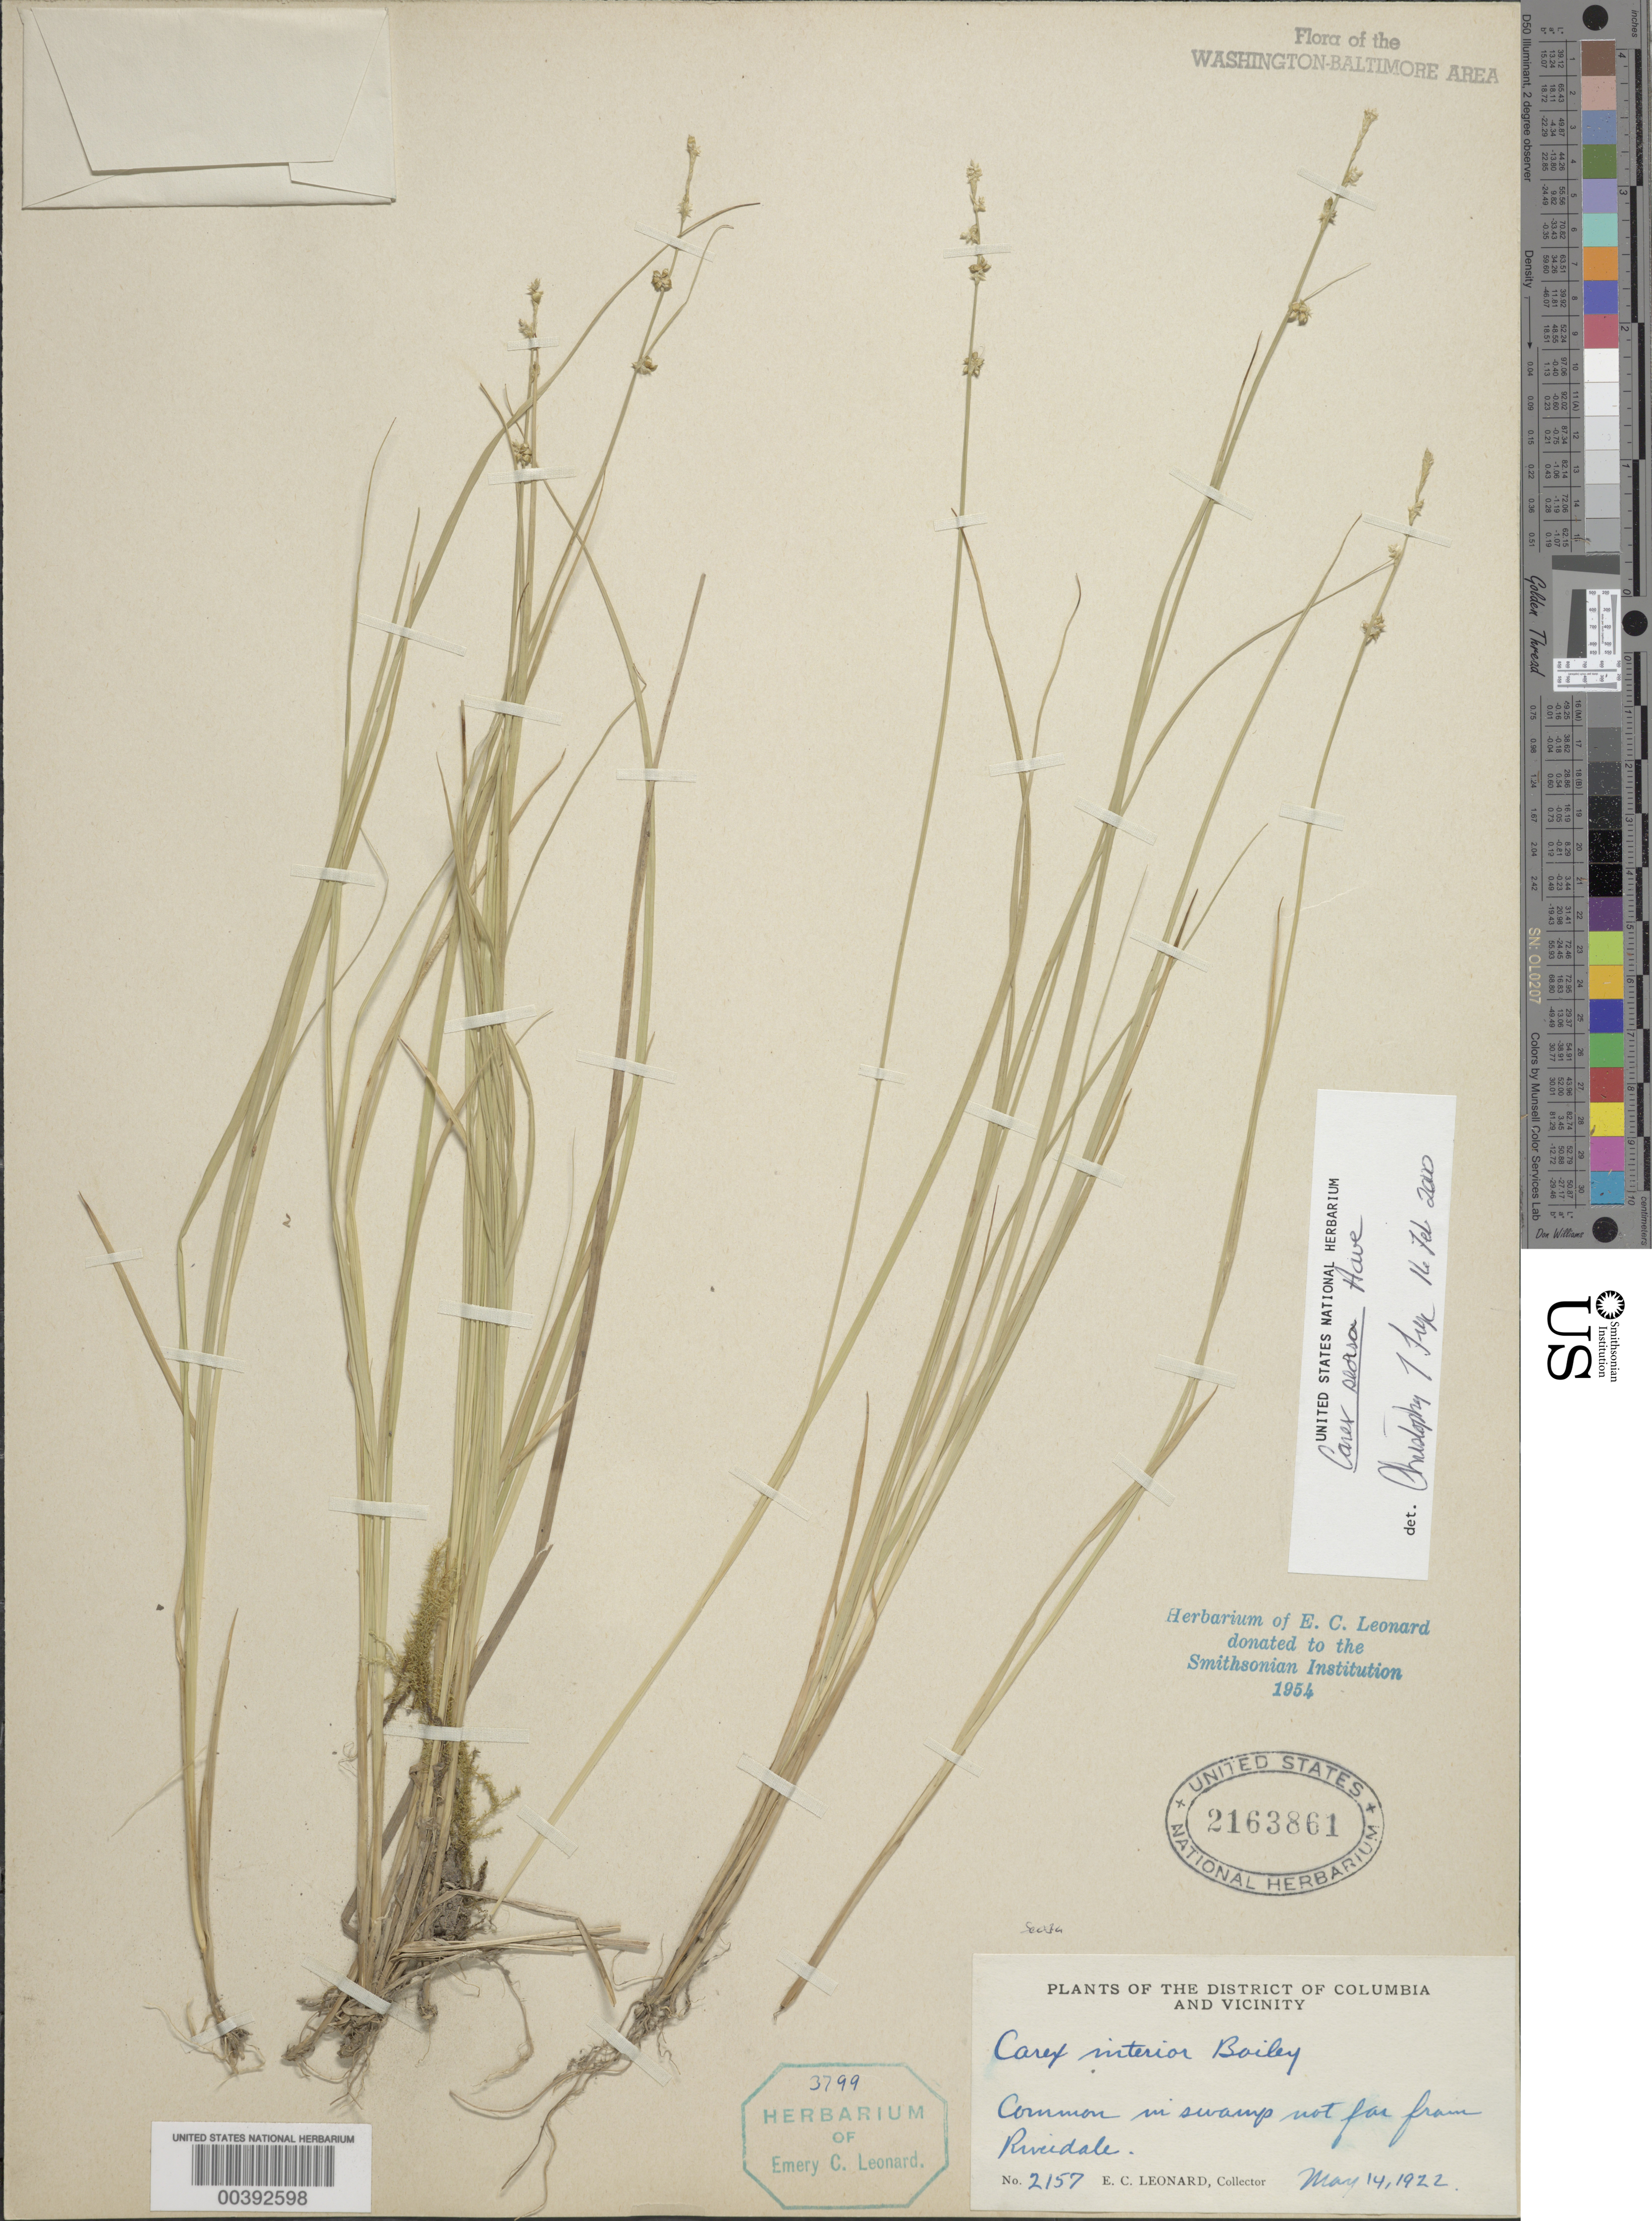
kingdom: Plantae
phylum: Tracheophyta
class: Liliopsida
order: Poales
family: Cyperaceae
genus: Carex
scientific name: Carex seorsa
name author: Howe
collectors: E. C. Leonard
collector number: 2157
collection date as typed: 14 May 1922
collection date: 1922-05-14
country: United States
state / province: Maryland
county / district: Prince George's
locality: Riverdale vicinity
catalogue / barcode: US 2163861